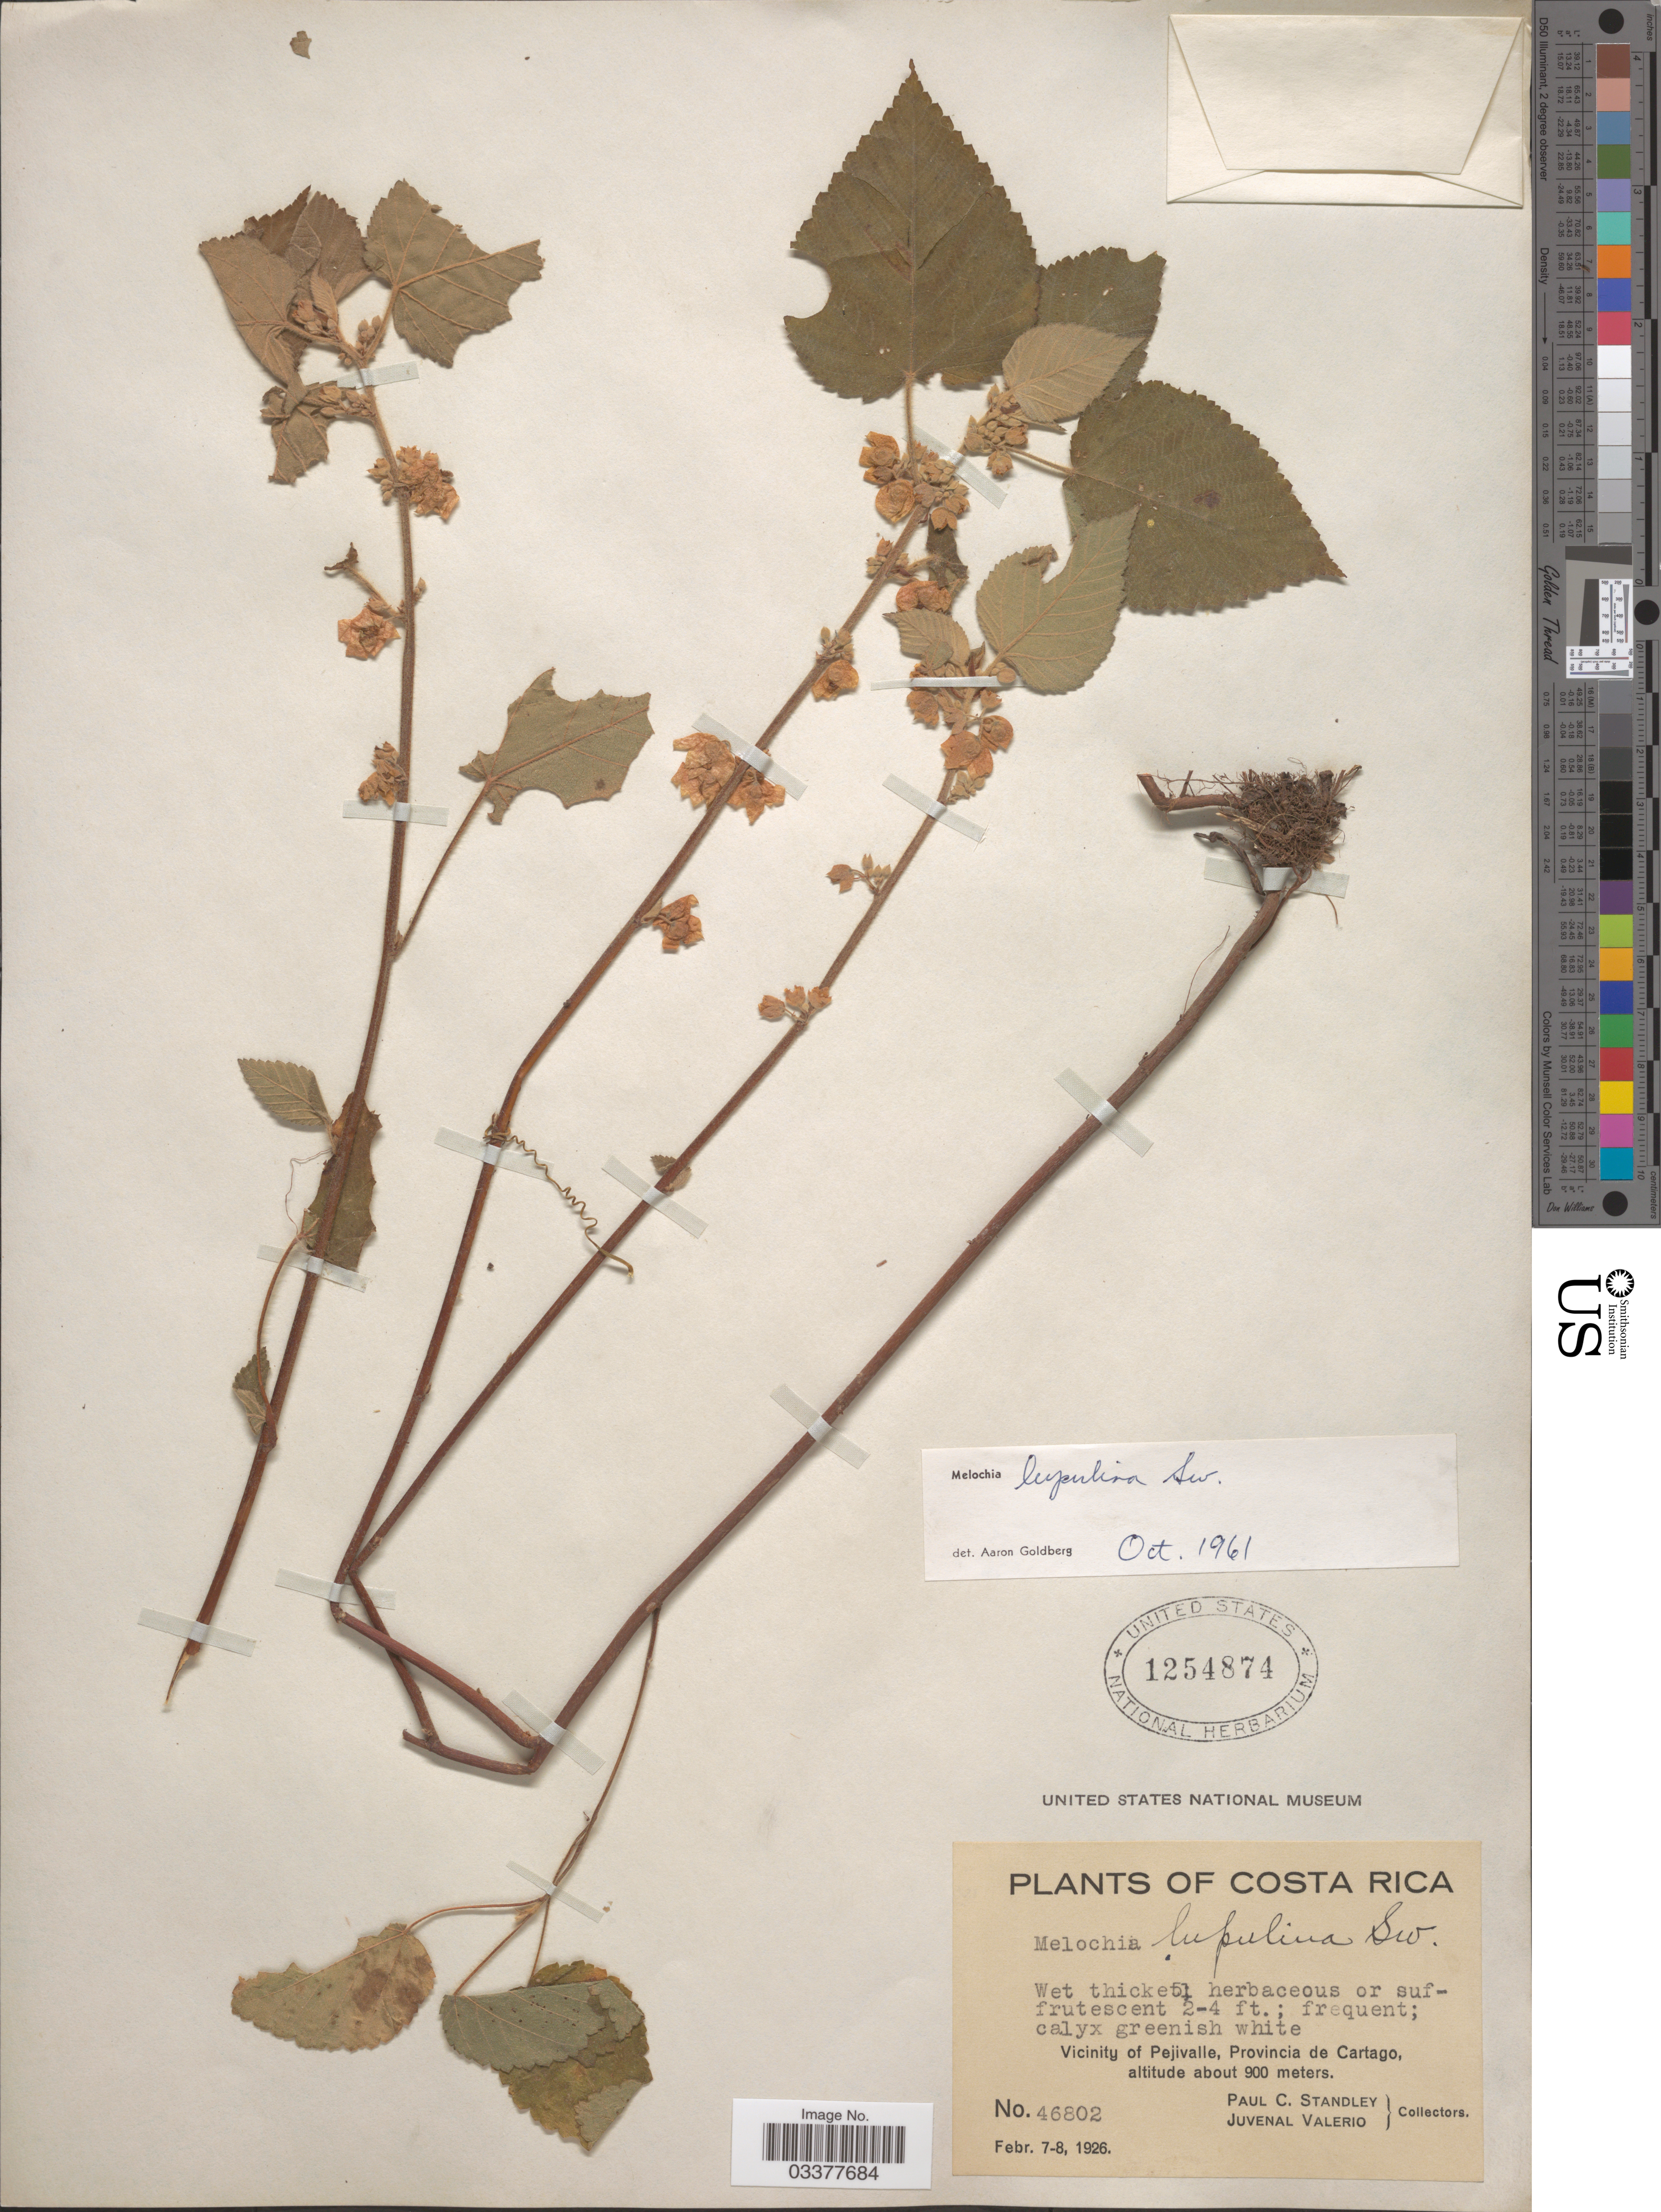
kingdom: Plantae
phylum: Tracheophyta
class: Magnoliopsida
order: Malvales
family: Malvaceae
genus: Melochia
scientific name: Melochia lupulina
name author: Sw.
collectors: P. C. Standley & J. Valerio R.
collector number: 46802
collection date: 1926-02-07/1926-02-08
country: Costa Rica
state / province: Cartago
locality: Vicinity of Pejivalle.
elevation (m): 900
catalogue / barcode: US 1254874